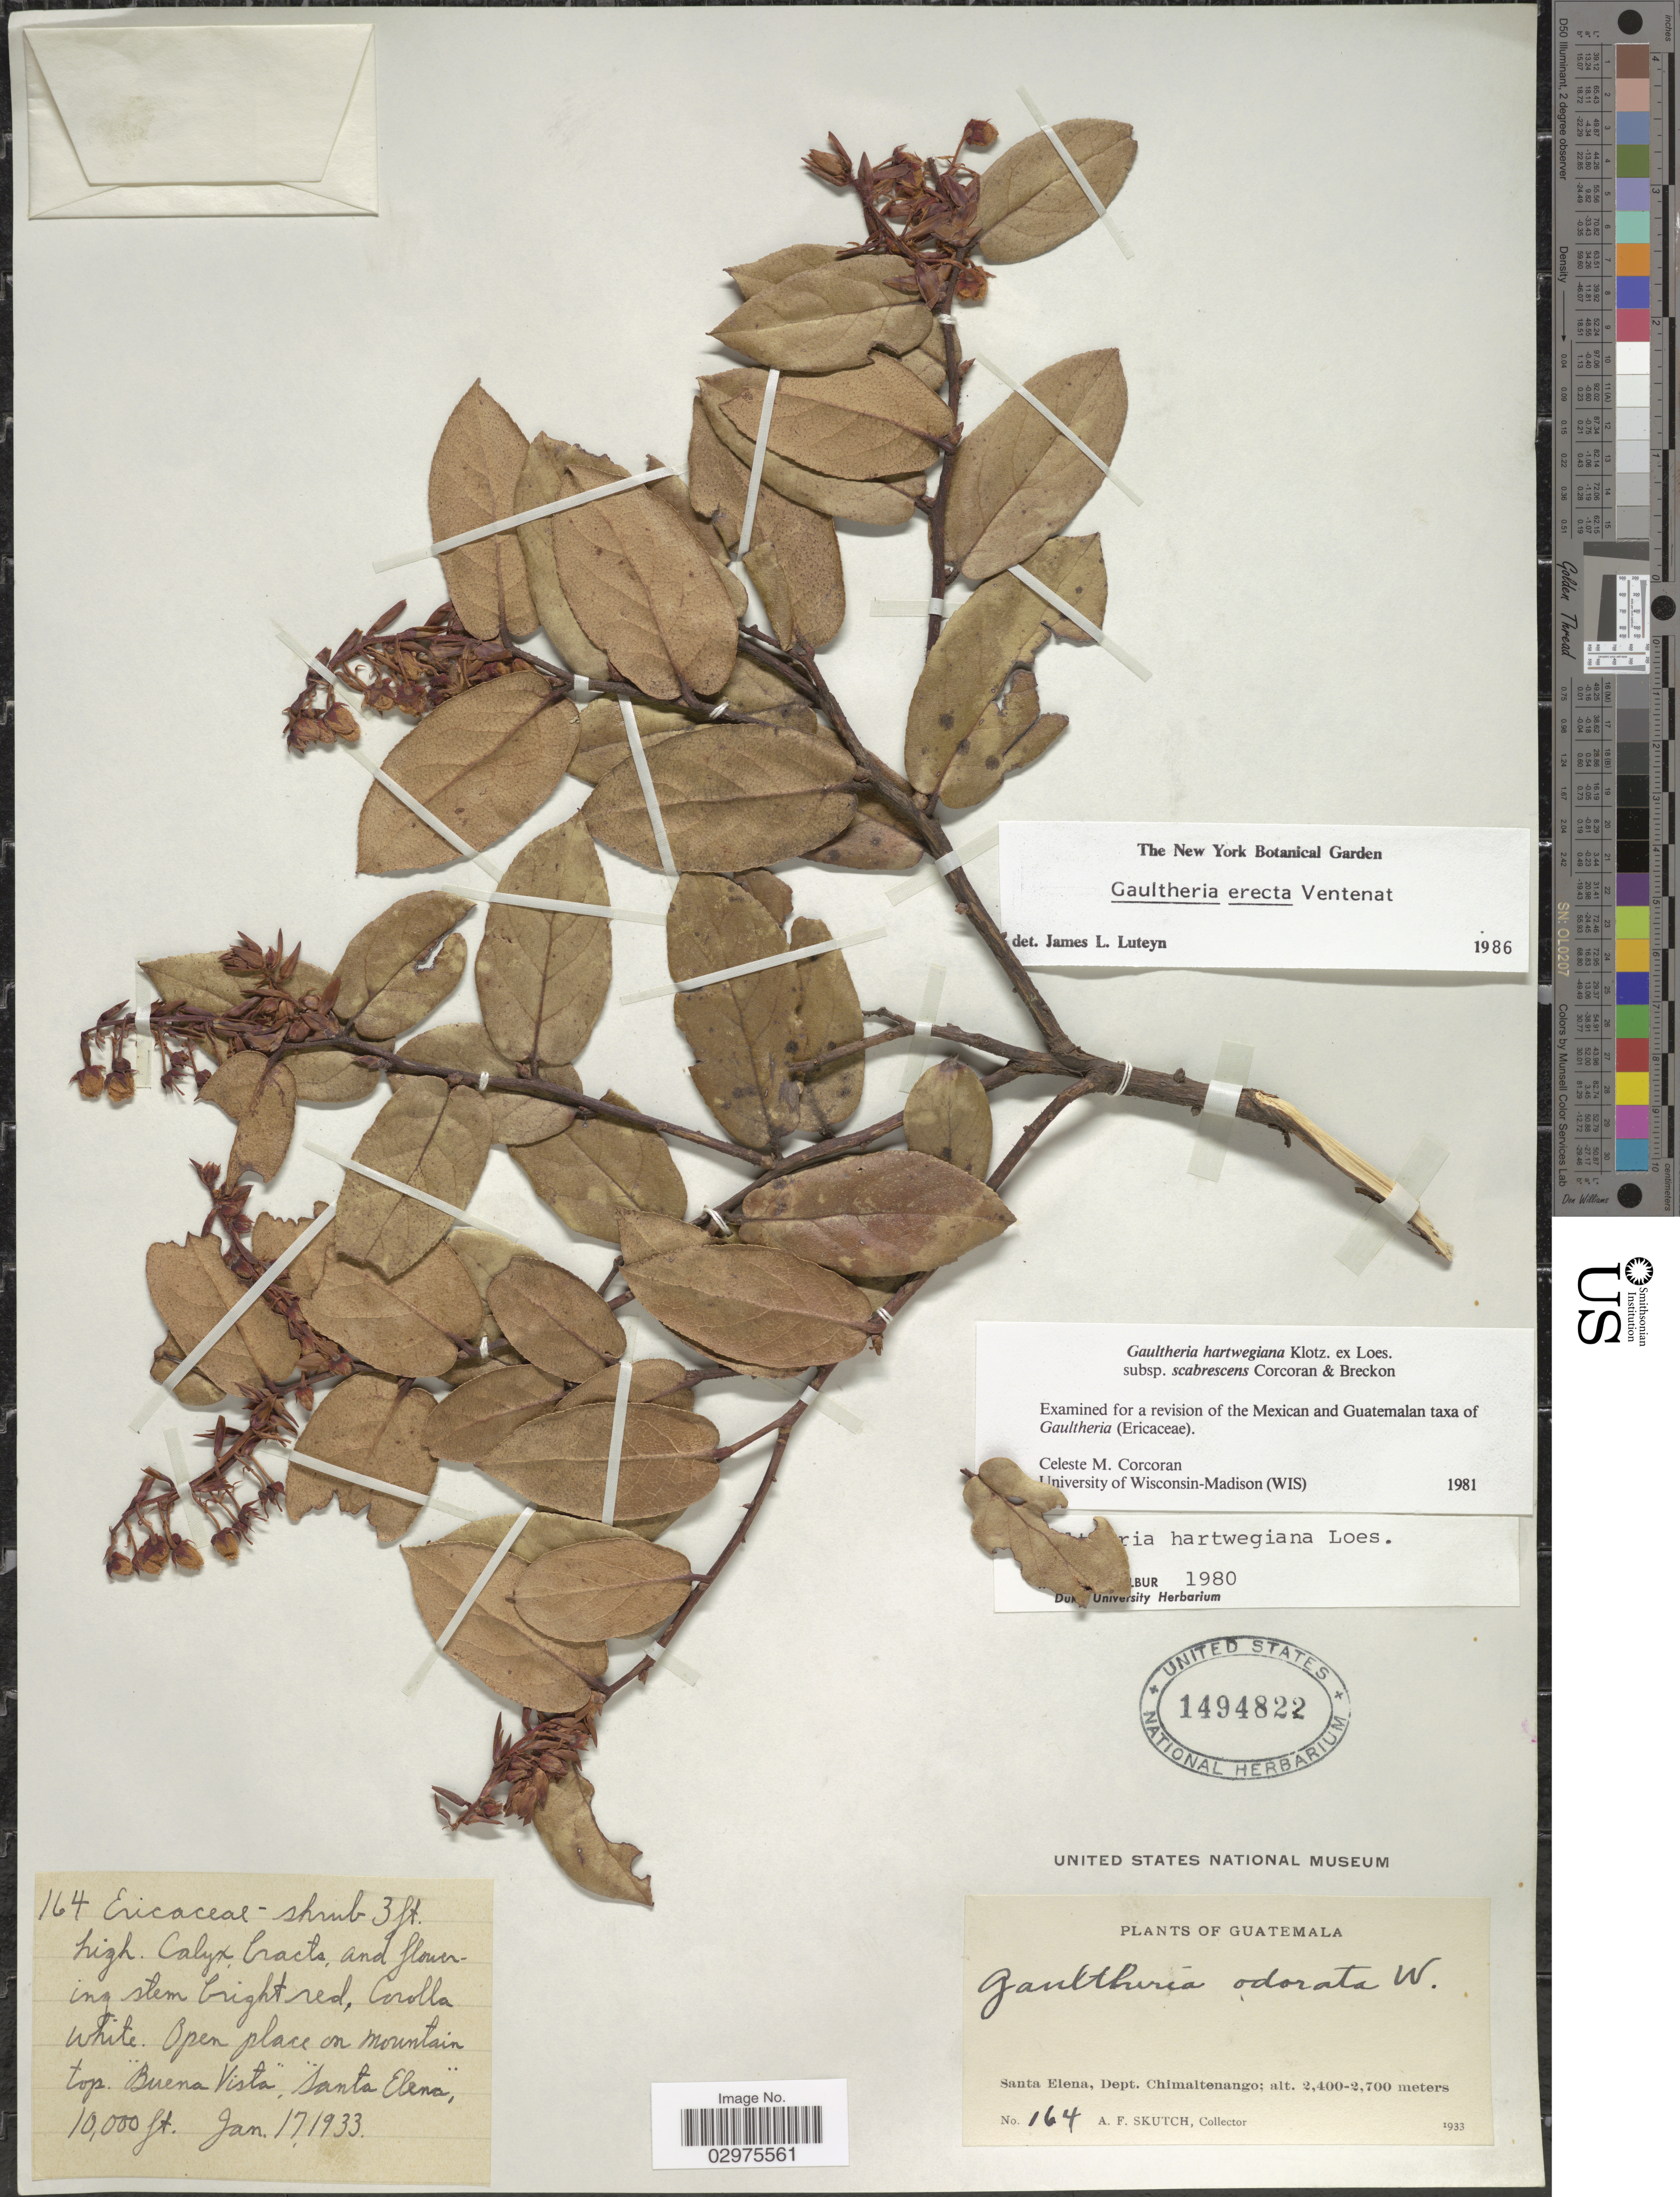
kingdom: Plantae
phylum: Tracheophyta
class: Magnoliopsida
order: Ericales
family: Ericaceae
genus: Gaultheria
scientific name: Gaultheria erecta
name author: Vent.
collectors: A. F. Skutch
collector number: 164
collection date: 1933-01-17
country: Guatemala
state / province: Chimaltenango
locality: Santa Elena, Dept. Chimaltenango. "Buena Vista", "Santa Elena".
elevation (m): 3048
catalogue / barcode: US 1494822